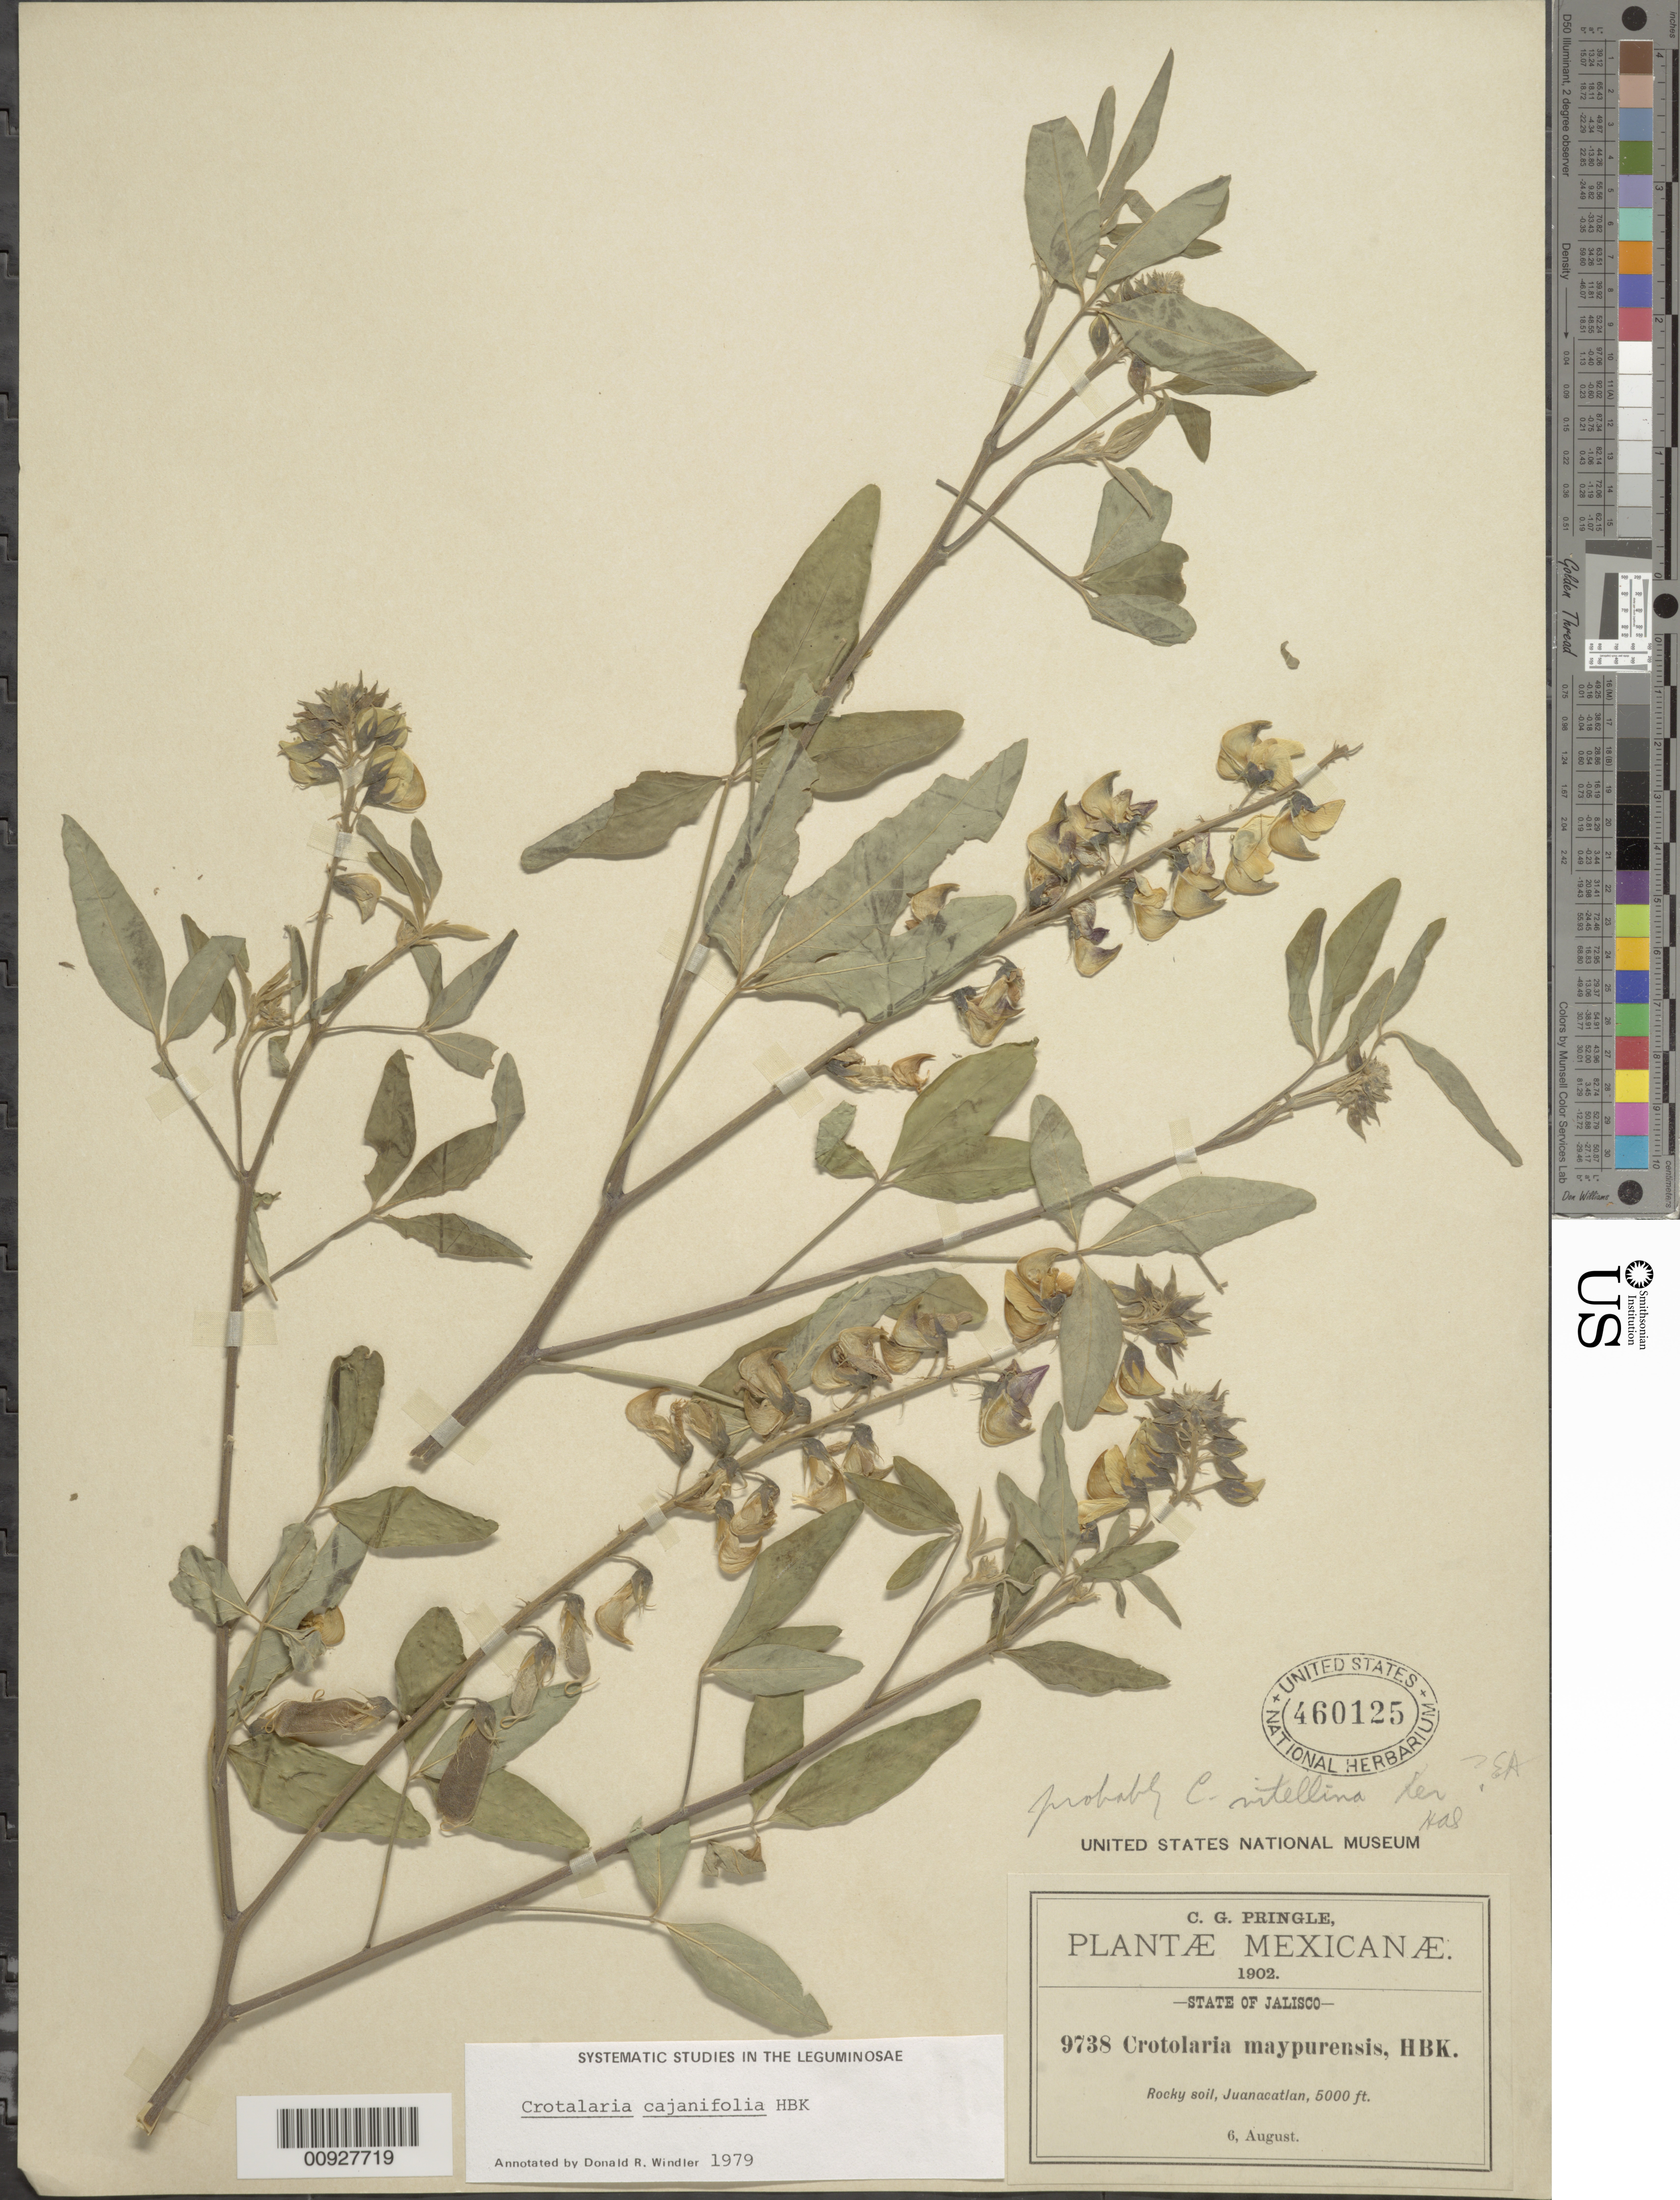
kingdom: Plantae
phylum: Tracheophyta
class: Magnoliopsida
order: Fabales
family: Fabaceae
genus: Crotalaria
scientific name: Crotalaria cajanifolia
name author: Kunth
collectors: C. G. Pringle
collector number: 9738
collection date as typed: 06 Aug 1902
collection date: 1902-08-06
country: Mexico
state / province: Jalisco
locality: Juanacatlán, State of Jalisco.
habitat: Rocky soil.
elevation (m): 1524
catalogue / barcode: US 460125